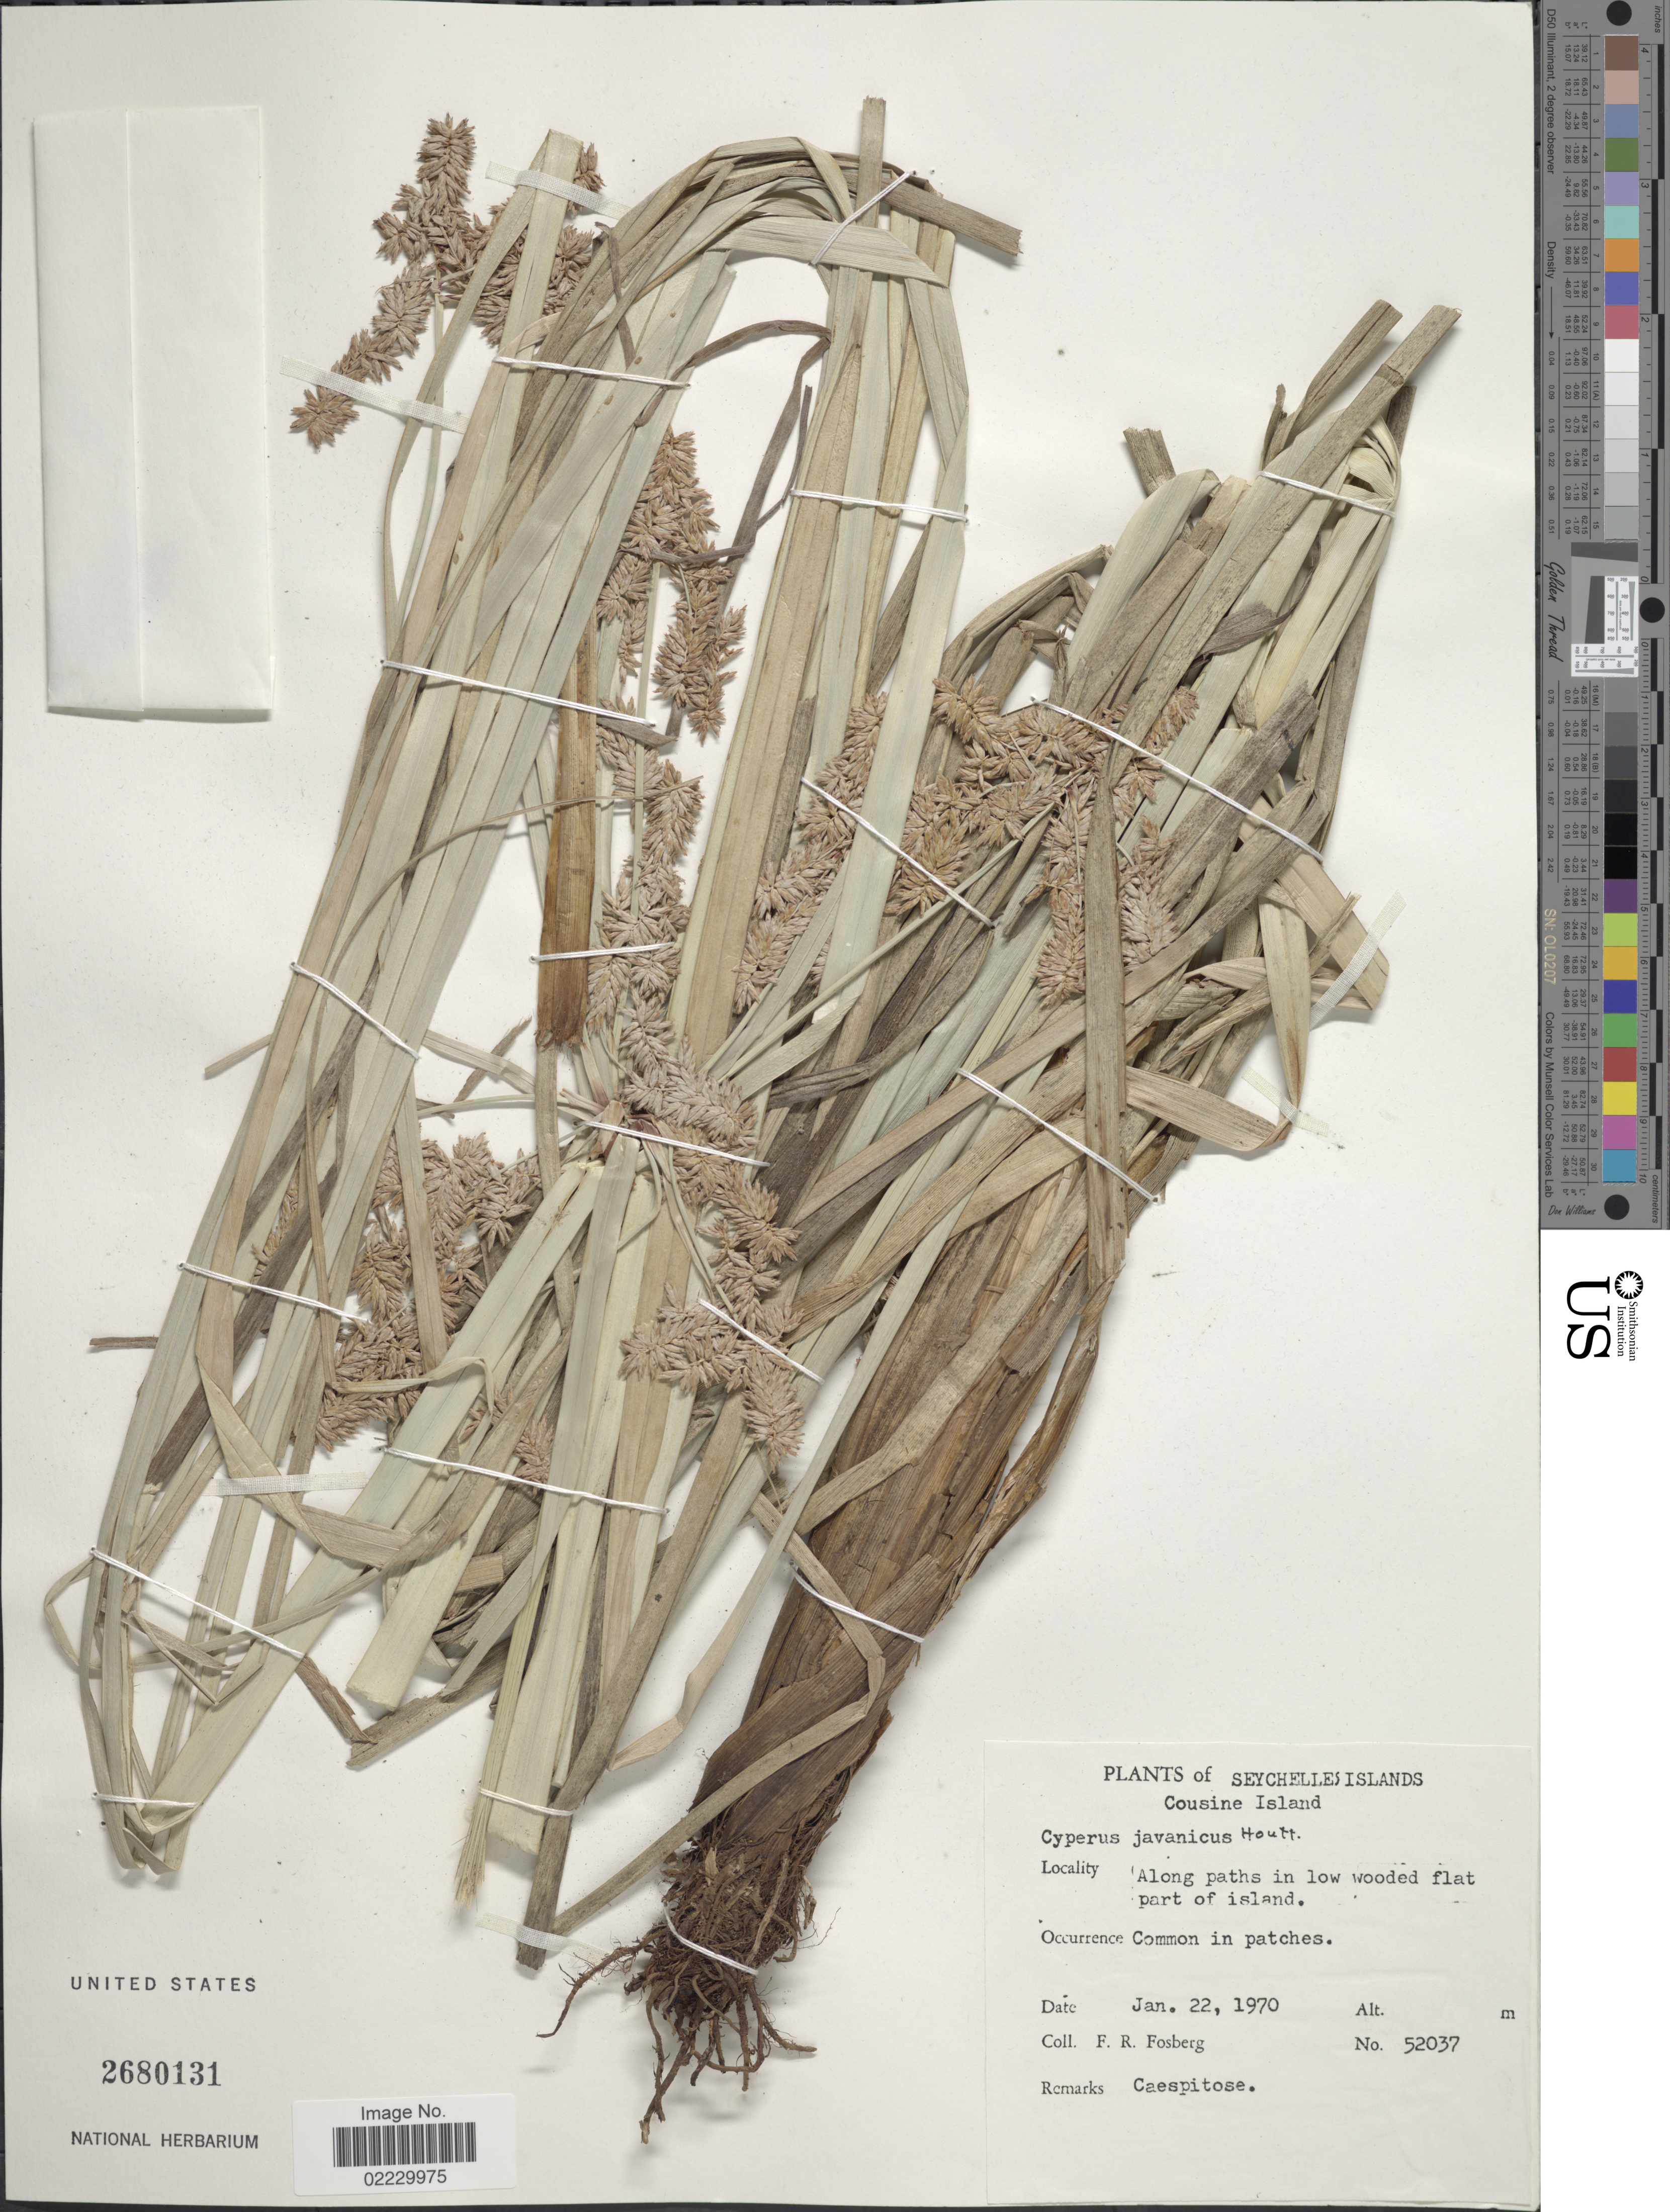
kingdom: Plantae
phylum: Tracheophyta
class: Liliopsida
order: Poales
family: Cyperaceae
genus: Cyperus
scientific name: Cyperus javanicus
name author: Houtt.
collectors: F. R. Fosberg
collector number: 52037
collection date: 1970-01-22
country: Seychelles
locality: Cousine Islands. Along paths in low wooded flat part of island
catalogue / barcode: US 2680131